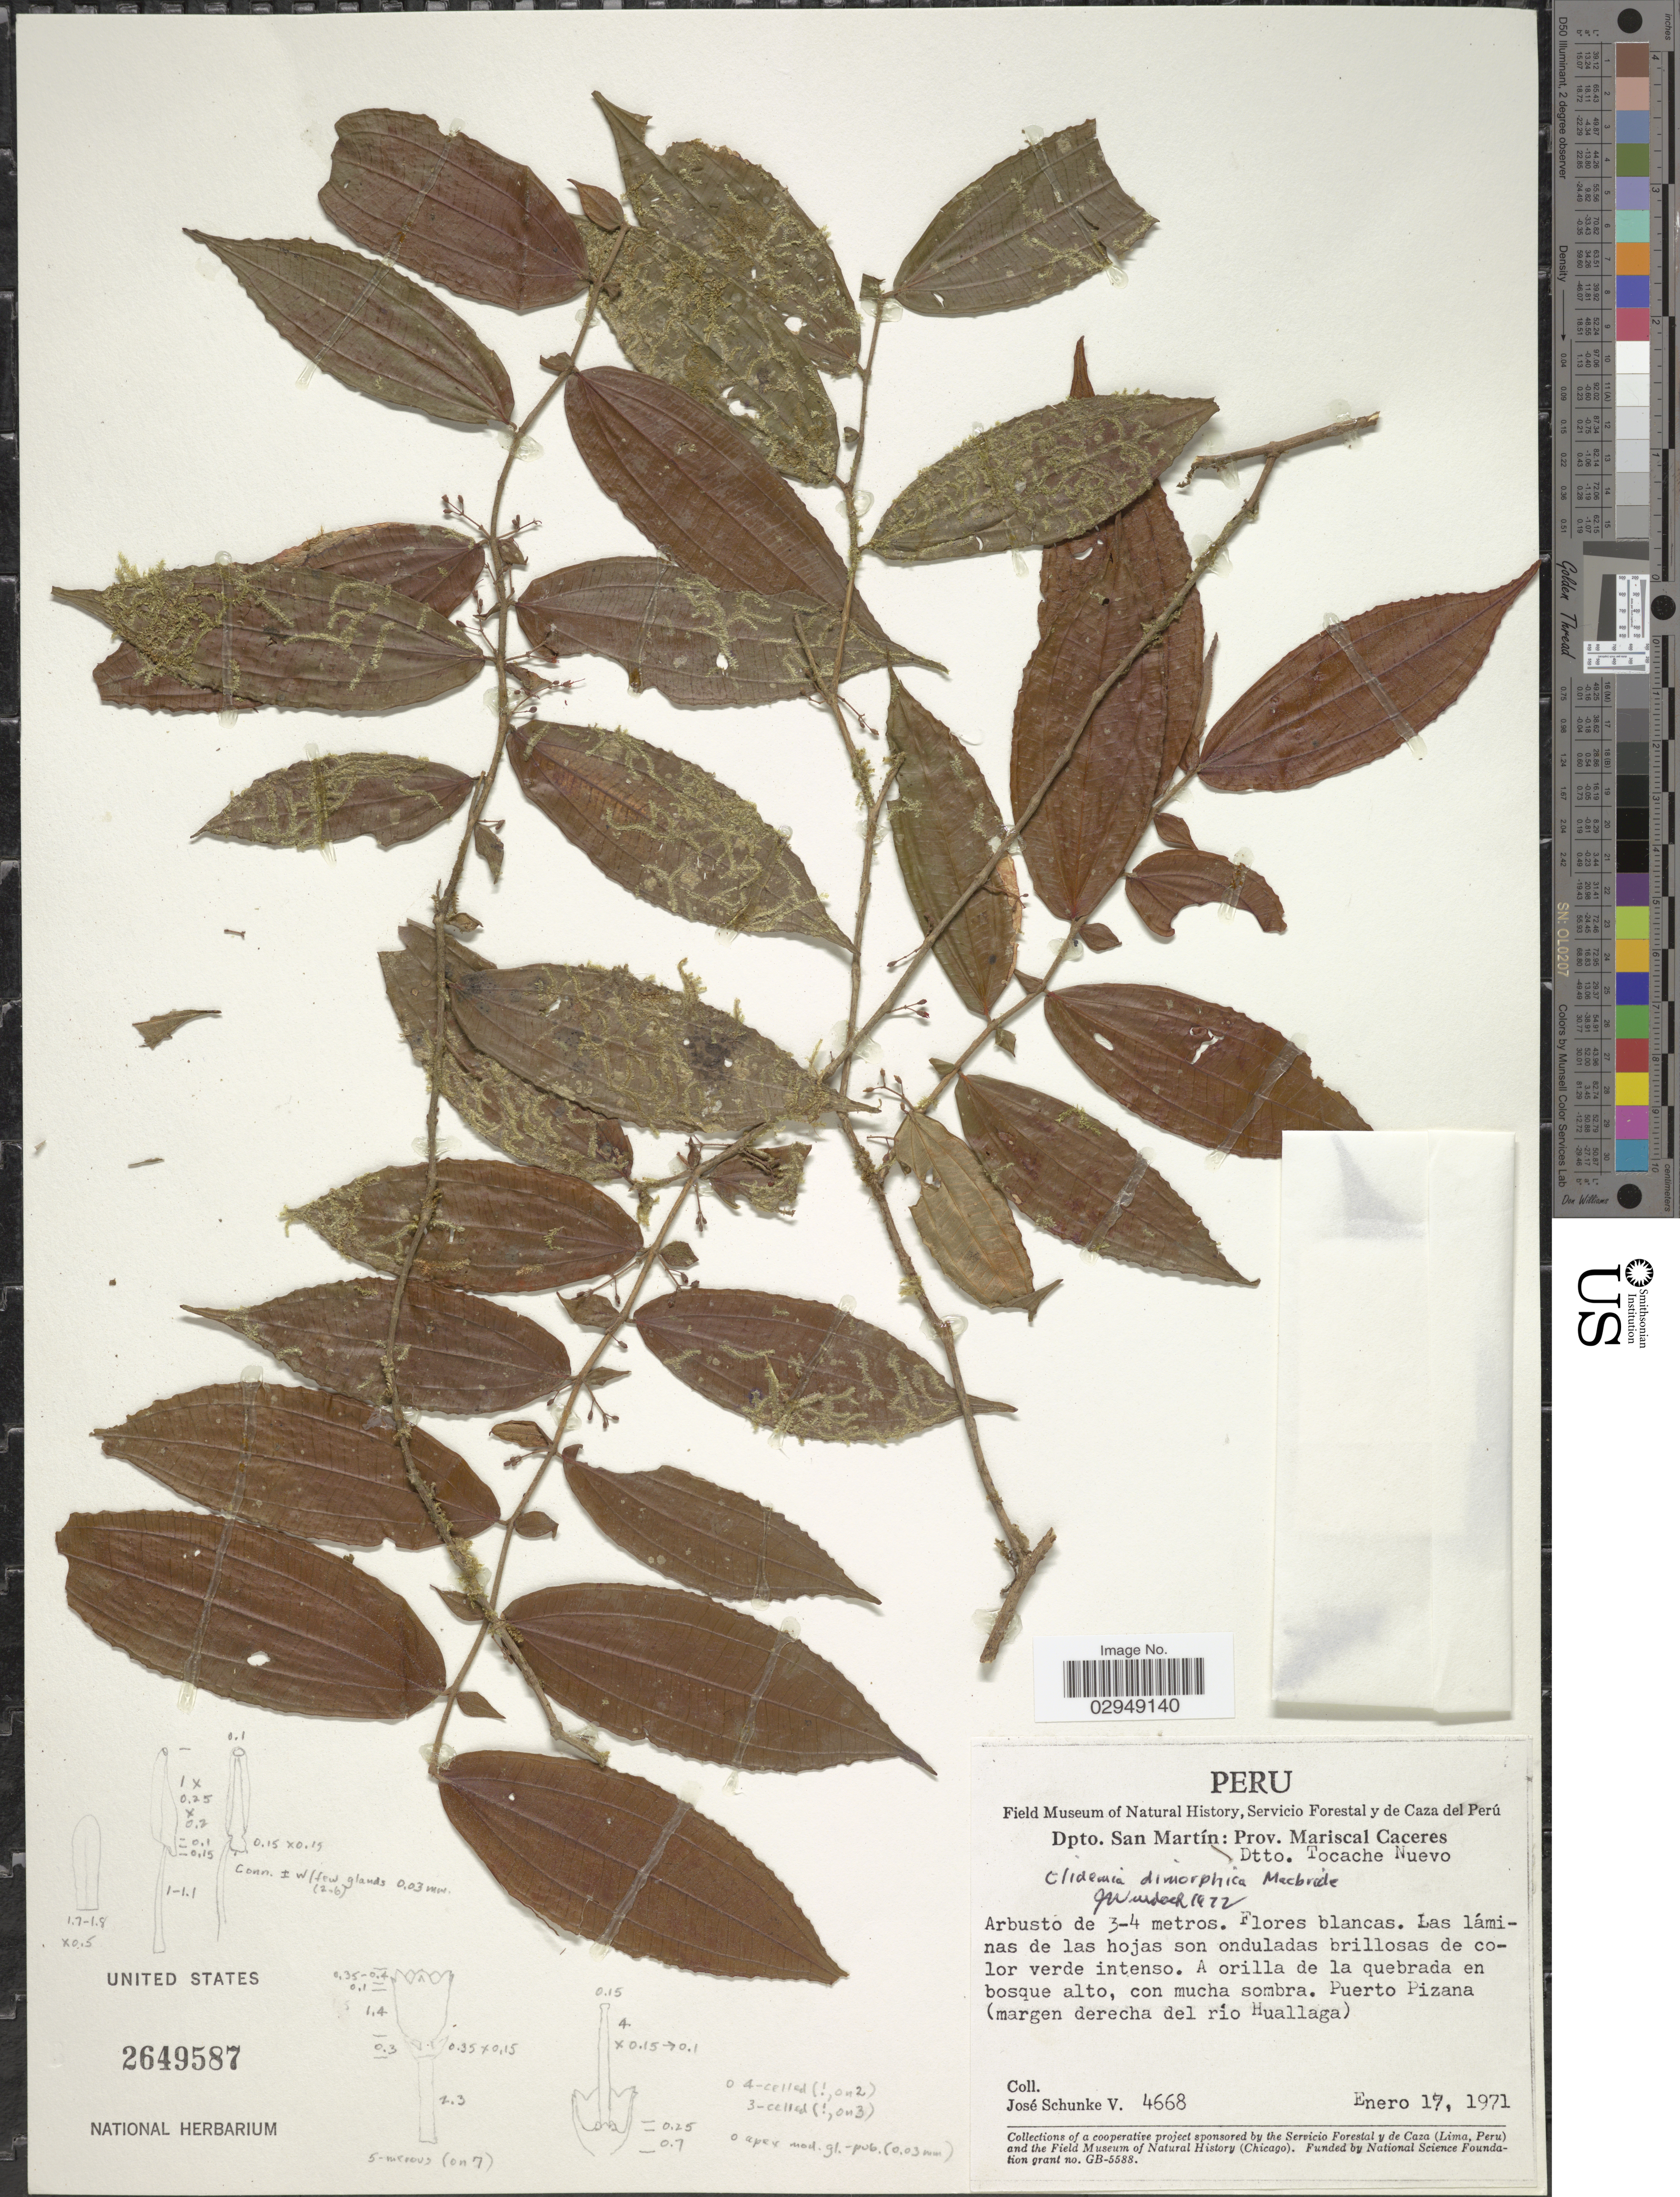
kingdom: Plantae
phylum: Tracheophyta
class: Magnoliopsida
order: Myrtales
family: Melastomataceae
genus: Clidemia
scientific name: Clidemia dimorphica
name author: J.F. Macbr.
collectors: J. Schunke Vigo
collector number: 4668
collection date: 1971-01-17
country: Peru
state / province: San Martín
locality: Dpto. San Martín, Prov. Mariscal Caceres, Dtto. Tocache Nuevo, A orilla de la quebrada en bosque alto, con mucha sombra, Puerto Pizana (margen derecha del río Huallaga).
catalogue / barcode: US 2649587